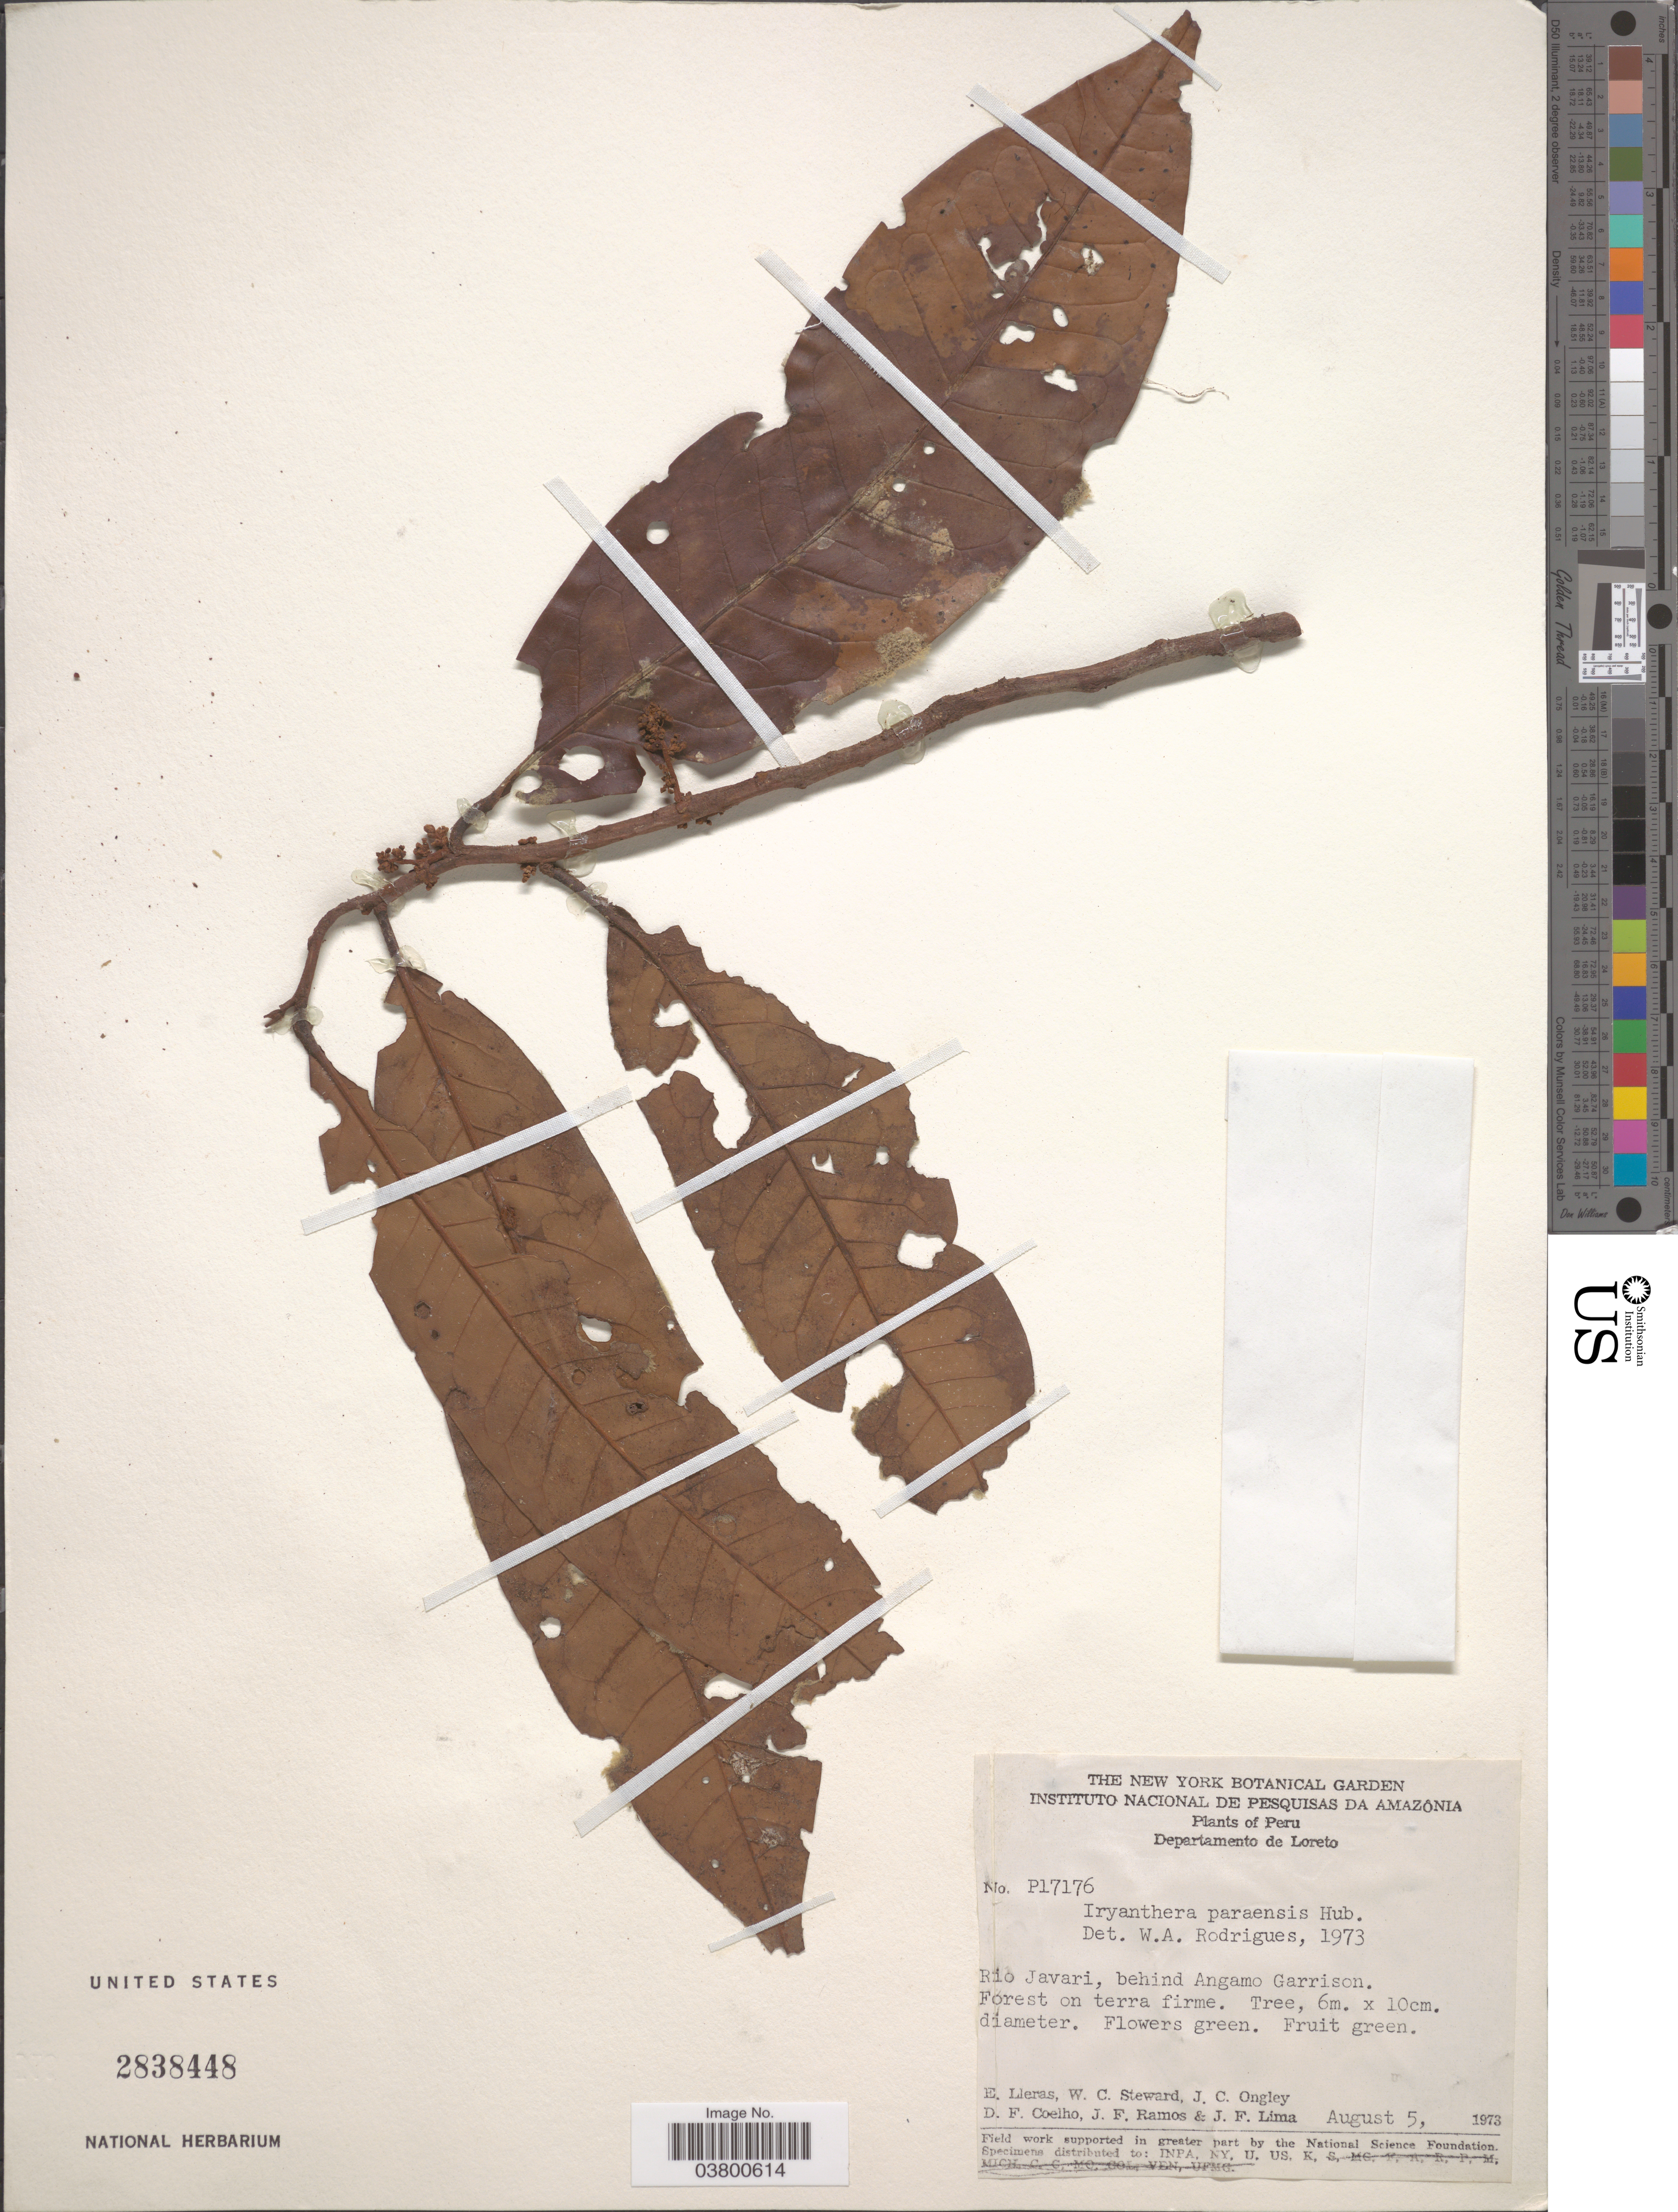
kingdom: Plantae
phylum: Tracheophyta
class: Magnoliopsida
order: Magnoliales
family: Myristicaceae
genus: Iryanthera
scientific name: Iryanthera paraensis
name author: Huber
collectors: E. Lleras, W. C. Steward, J. C. Ongley, D. F. Coêlho & et al.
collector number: P17176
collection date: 1973-08-05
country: Peru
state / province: Loreto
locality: Departamento de Loreto. Rio Javari, behind Angamo Garrison.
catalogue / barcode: US 2838448